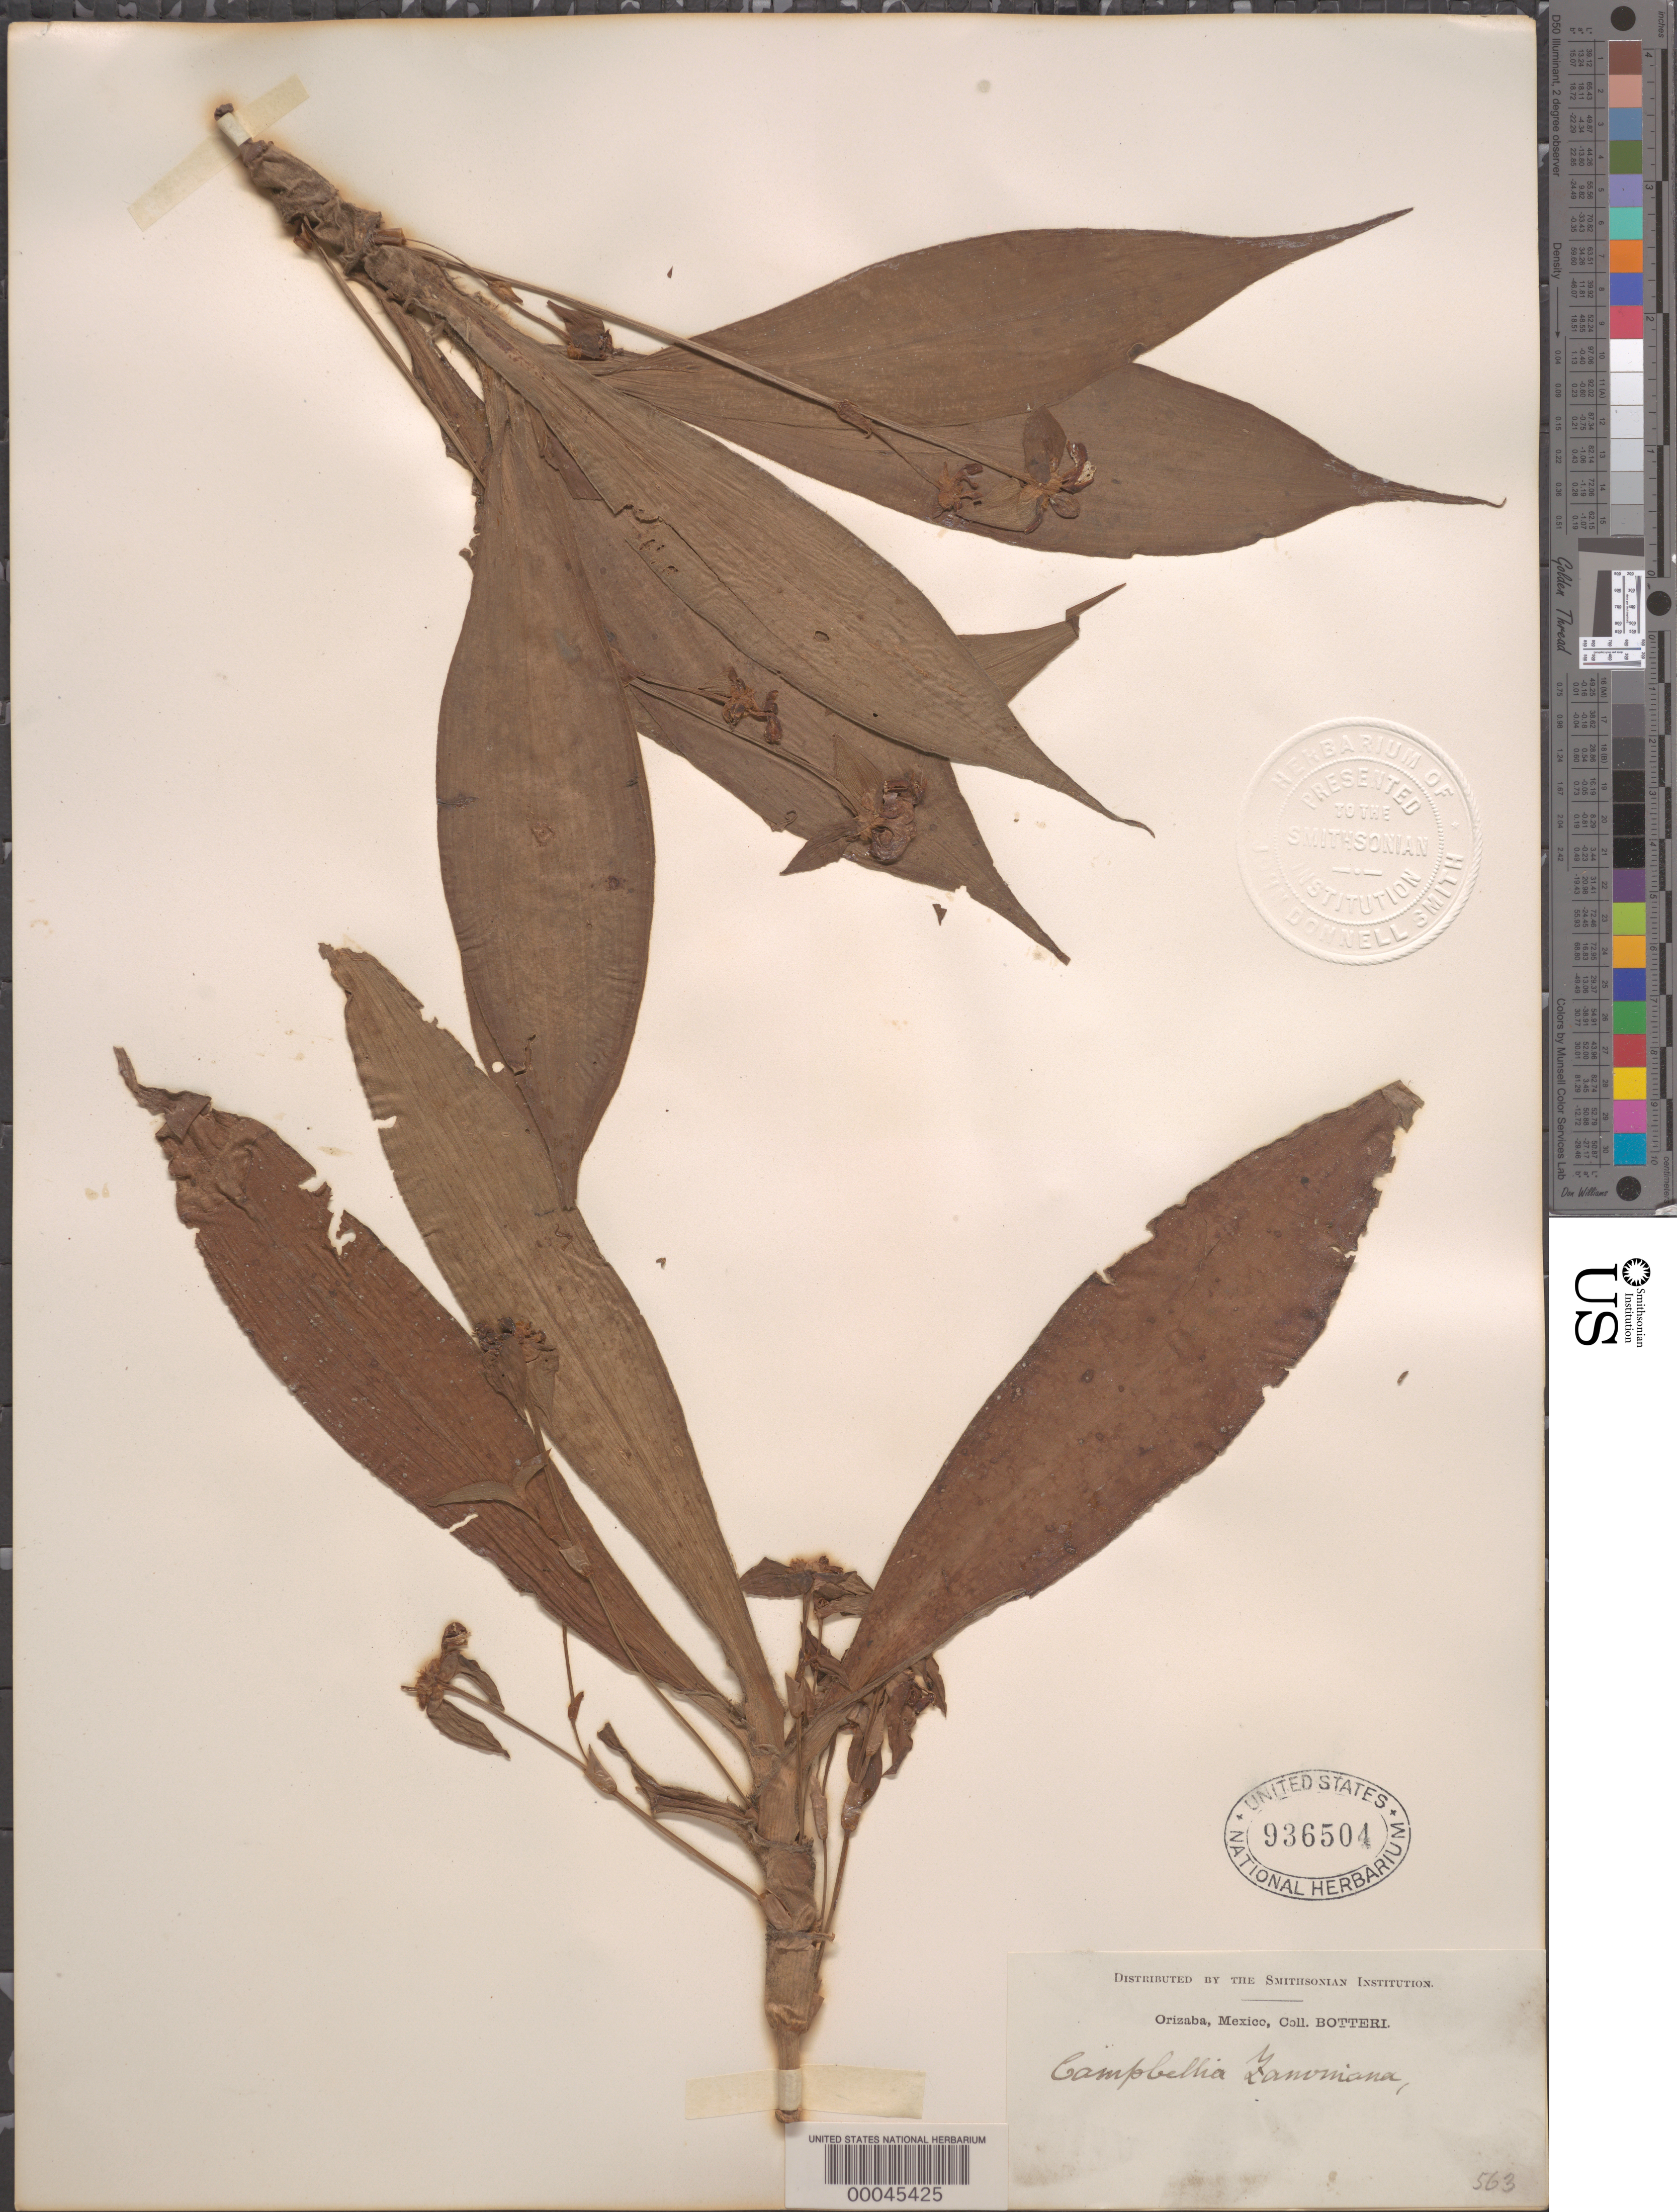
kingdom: Plantae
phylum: Tracheophyta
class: Liliopsida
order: Commelinales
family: Commelinaceae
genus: Tradescantia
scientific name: Tradescantia zanonia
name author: (L.) Sw.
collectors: -. Botteri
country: Mexico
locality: Orizaba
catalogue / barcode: US 936504